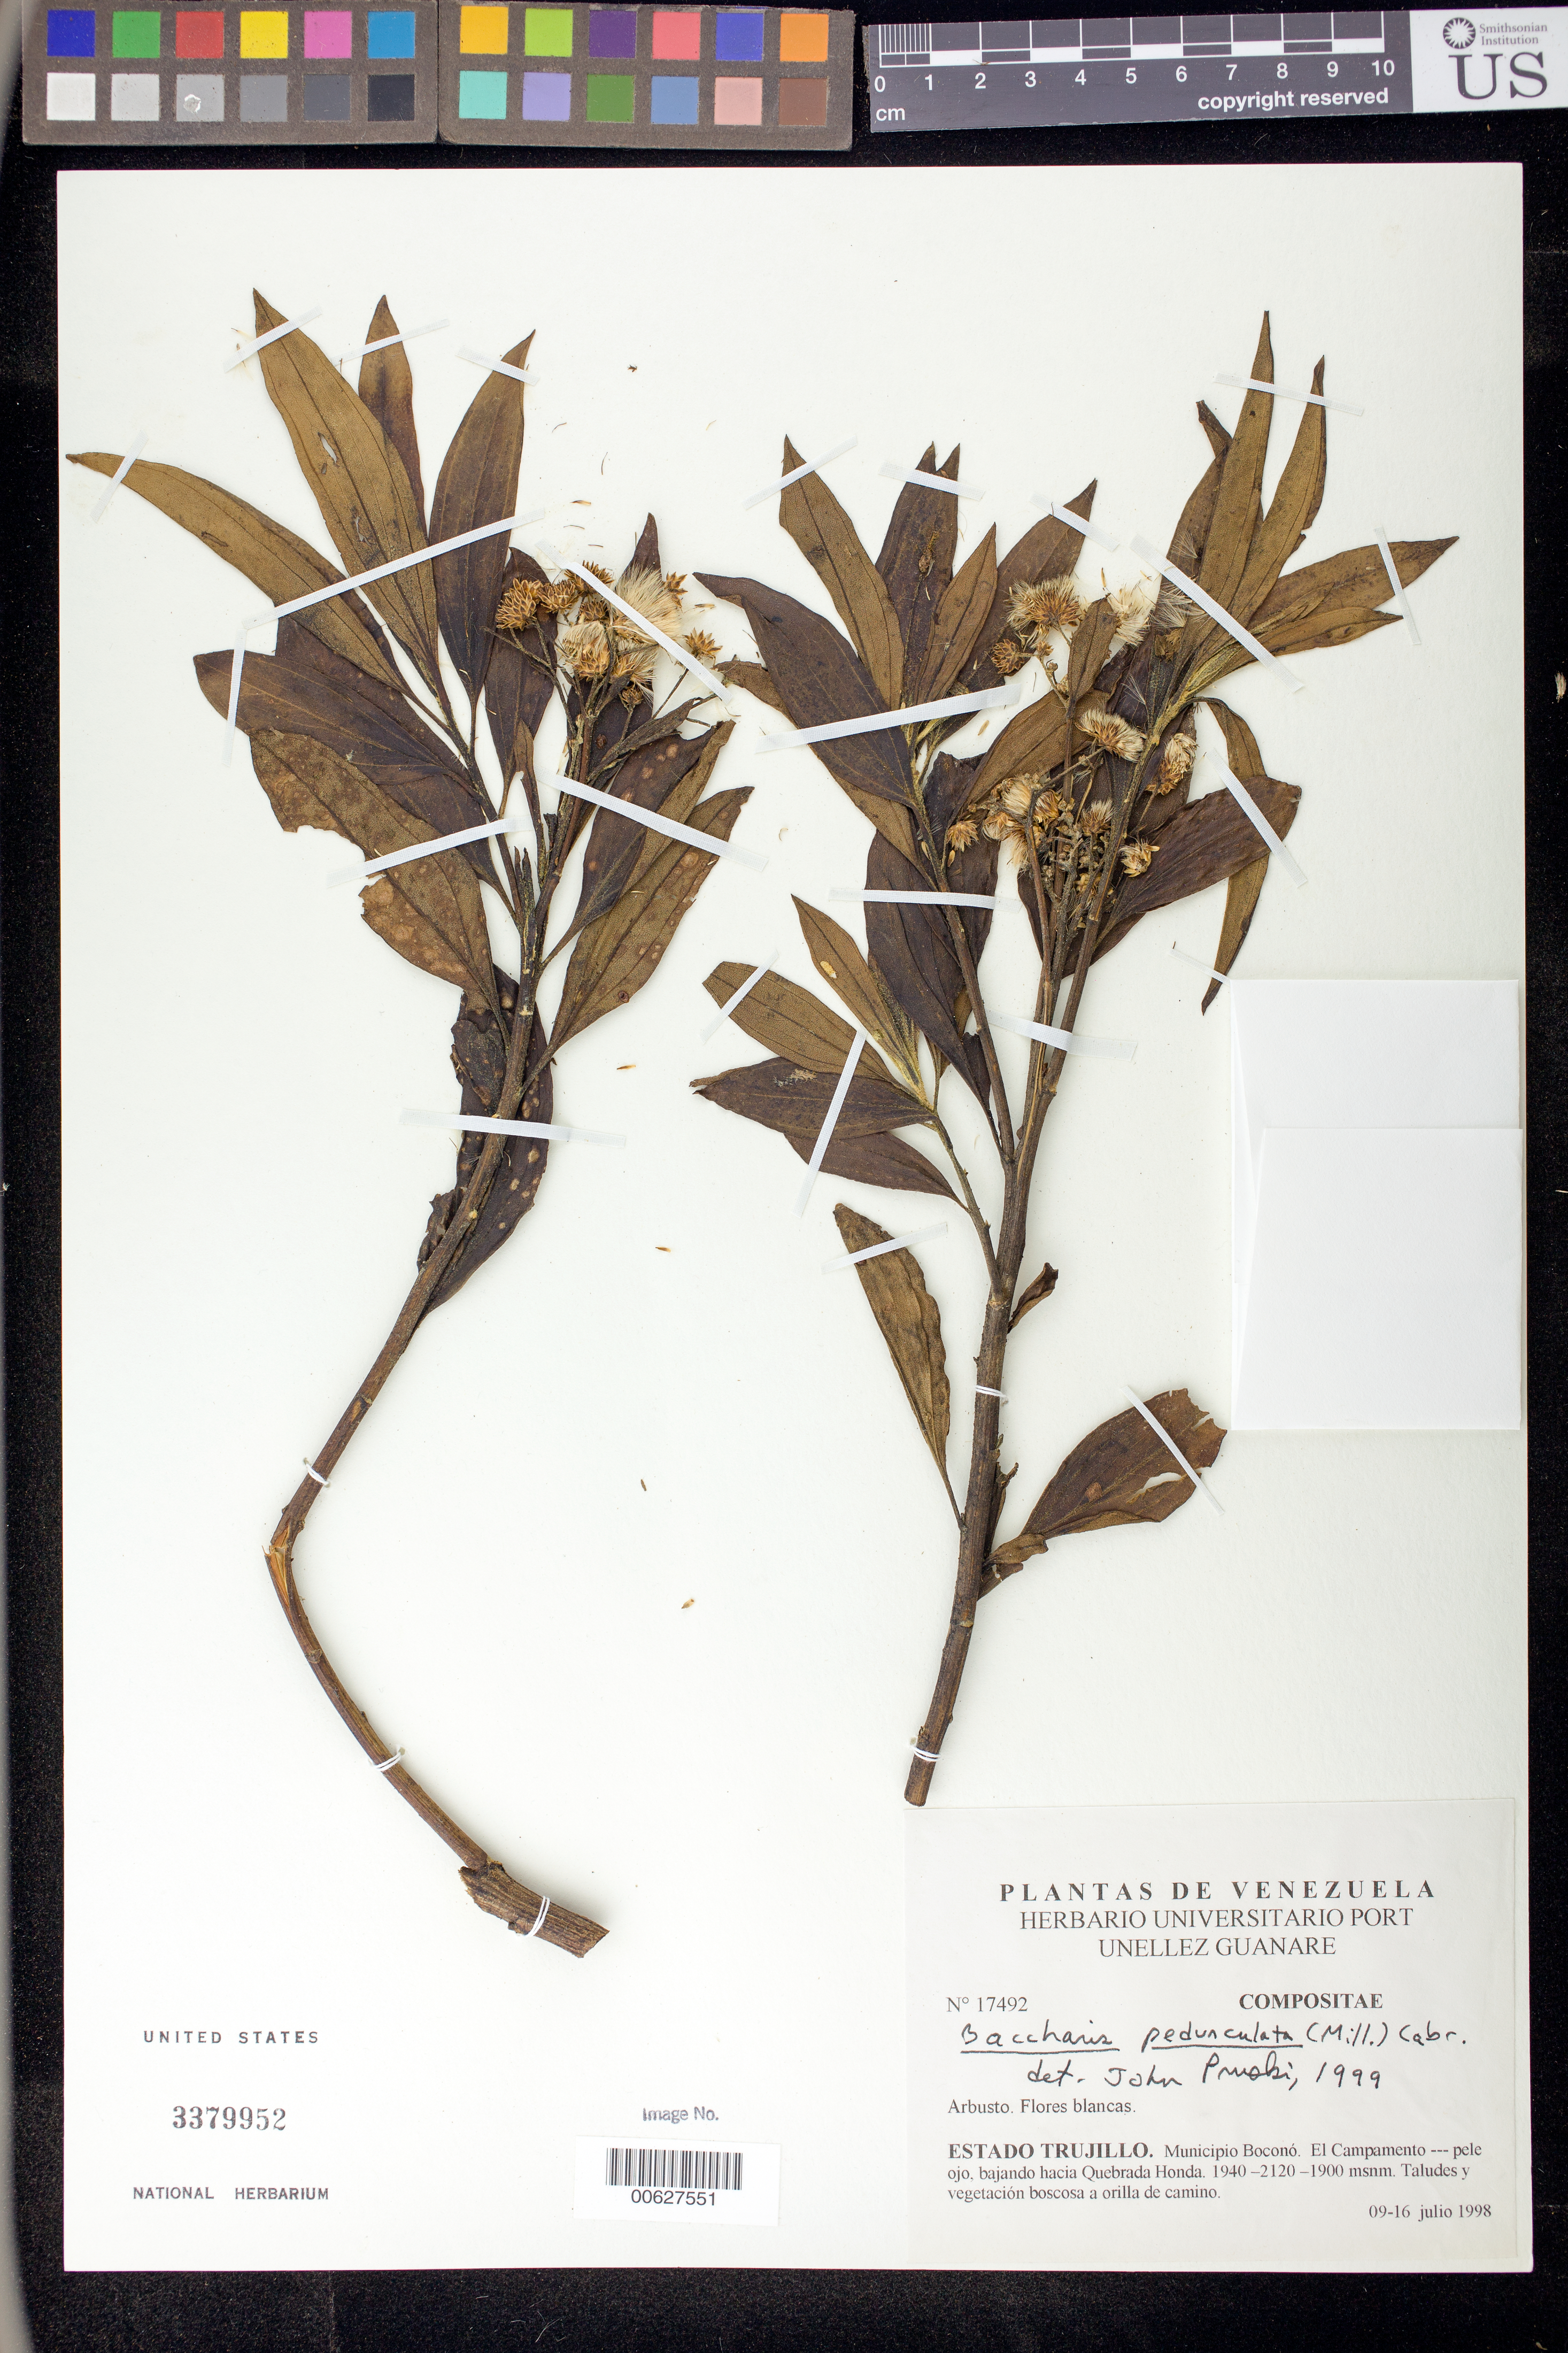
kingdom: Plantae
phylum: Tracheophyta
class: Magnoliopsida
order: Asterales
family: Asteraceae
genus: Baccharis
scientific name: Baccharis pedunculata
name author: (Mill.) Cabrera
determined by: Pruski, J. F.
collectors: B. G. Stergios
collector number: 17492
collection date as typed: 09 Jul 1998 to 16 Jul 1998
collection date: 1998-07-09/1998-07-16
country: Venezuela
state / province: Trujillo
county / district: Boconó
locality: Parque Nacional Guaramacal, El campamento-pele ojo, bajando hacia Quebrada Honda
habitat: Taludes y vegetación boscosa a orilla de camino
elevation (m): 1900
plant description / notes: PORT, US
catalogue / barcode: US 3379952